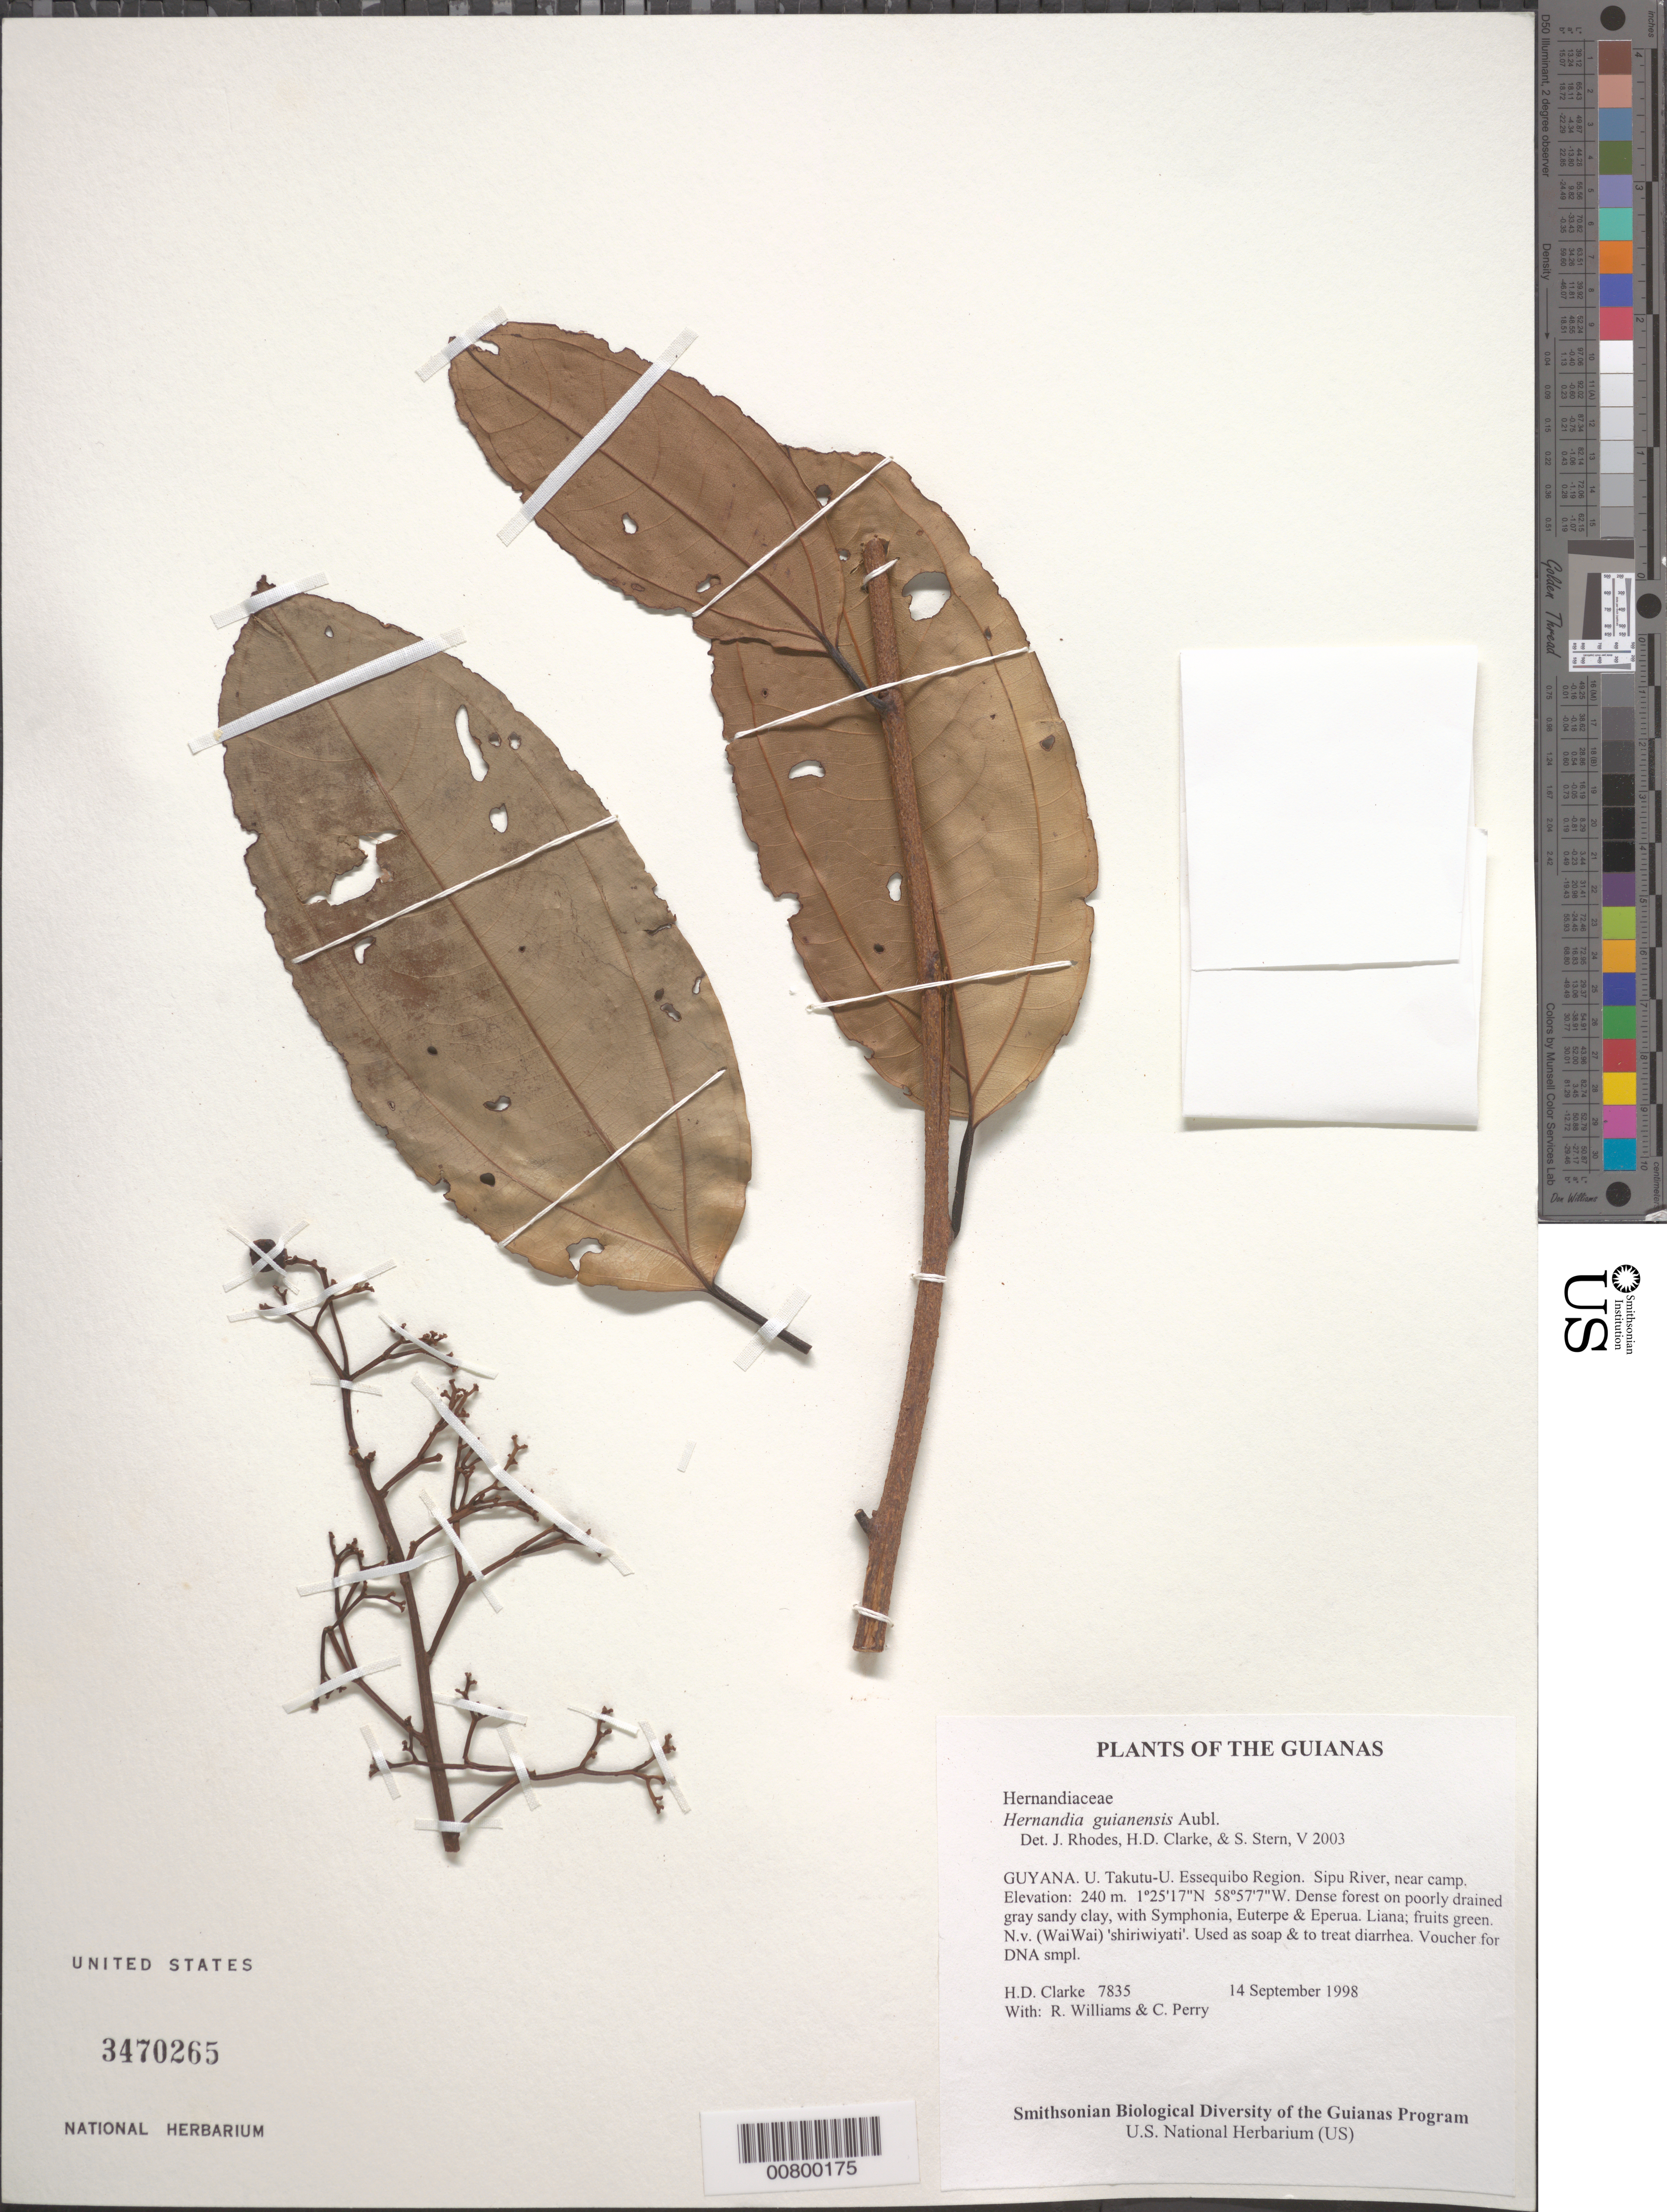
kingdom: Plantae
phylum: Tracheophyta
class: Magnoliopsida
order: Laurales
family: Hernandiaceae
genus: Hernandia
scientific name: Hernandia guianensis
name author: Aubl.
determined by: Clarke, H. D.; Rhodes, J.; Stern, S. R.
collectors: H. D. Clarke, R. Williams & C. Perry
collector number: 7835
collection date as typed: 14 September 1998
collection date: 1998-09-14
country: Guyana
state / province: U. Takutu-U. Essequibo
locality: Sipu River, near camp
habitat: Dense forest on poorly drained gray sandy clay, with Symphonia, Euterpe & Eperua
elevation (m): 240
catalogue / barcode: US 3470265